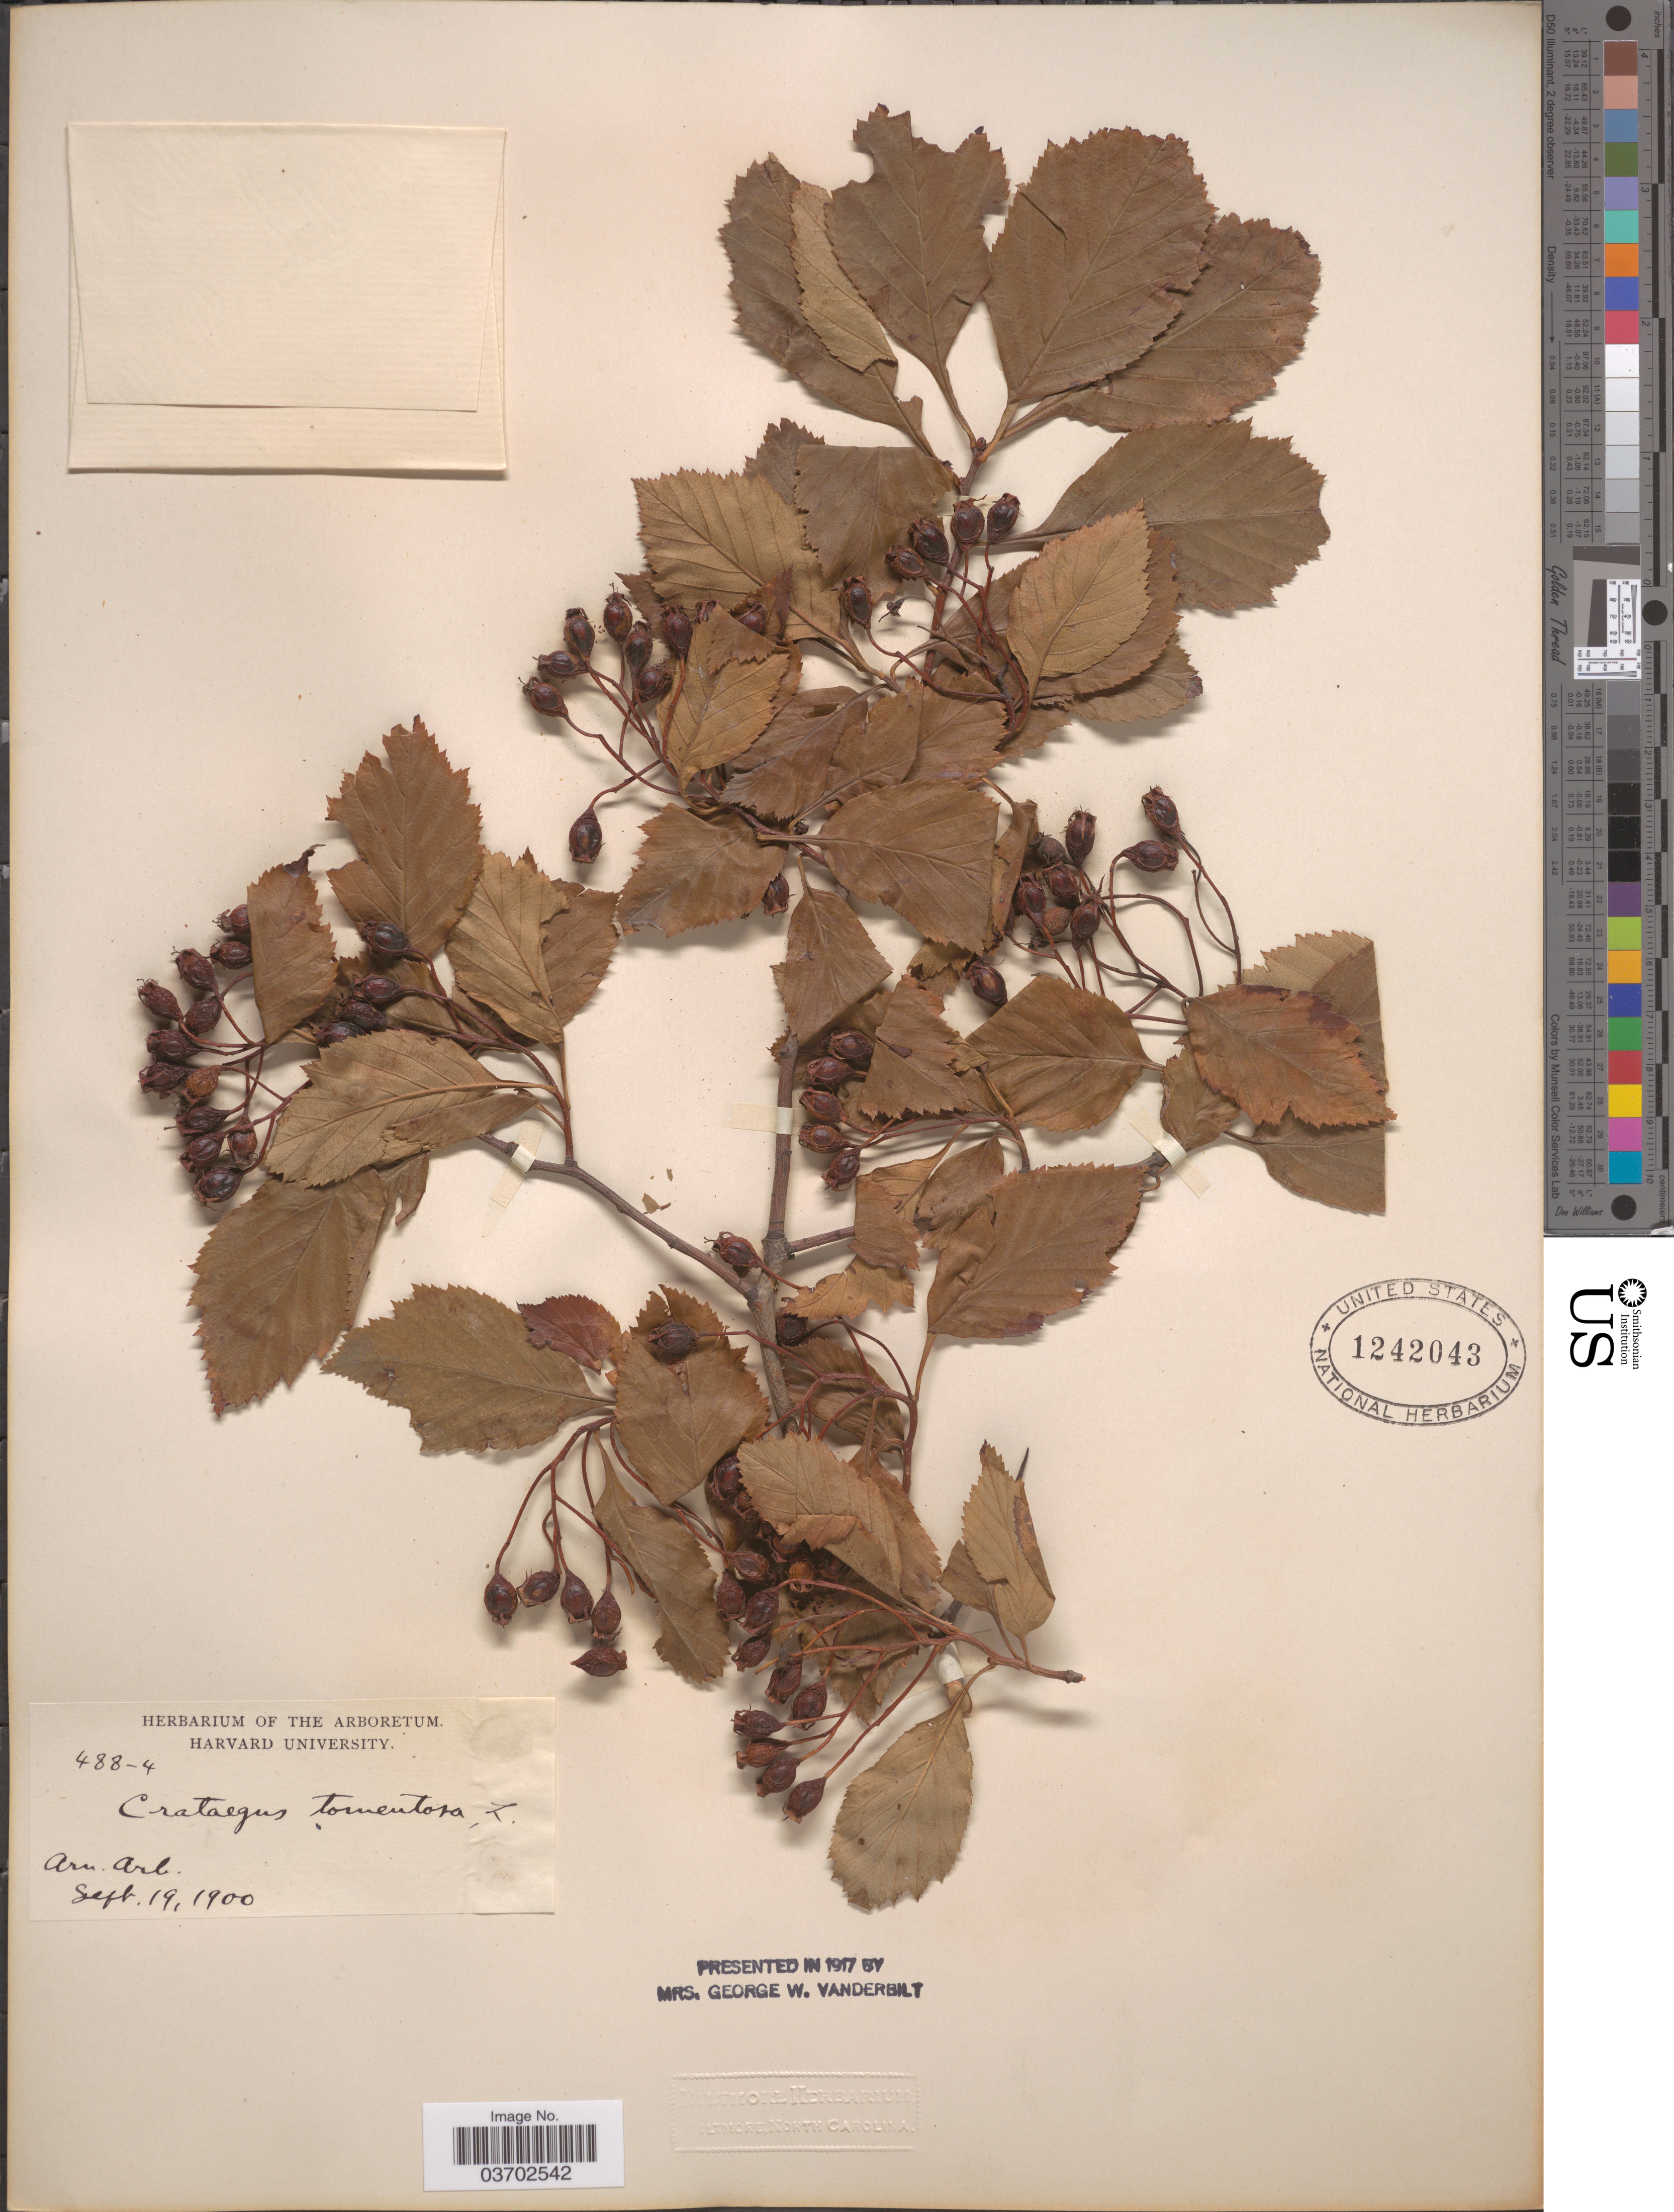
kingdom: Plantae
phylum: Tracheophyta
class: Magnoliopsida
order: Rosales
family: Rosaceae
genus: Crataegus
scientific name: Crataegus calpodendron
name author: (Ehrh.) Medik.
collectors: Ex herb. of the Arboretum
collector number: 488-4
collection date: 1900-09-19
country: United States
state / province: Massachusetts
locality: Arn. Arb.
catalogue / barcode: US 1242043